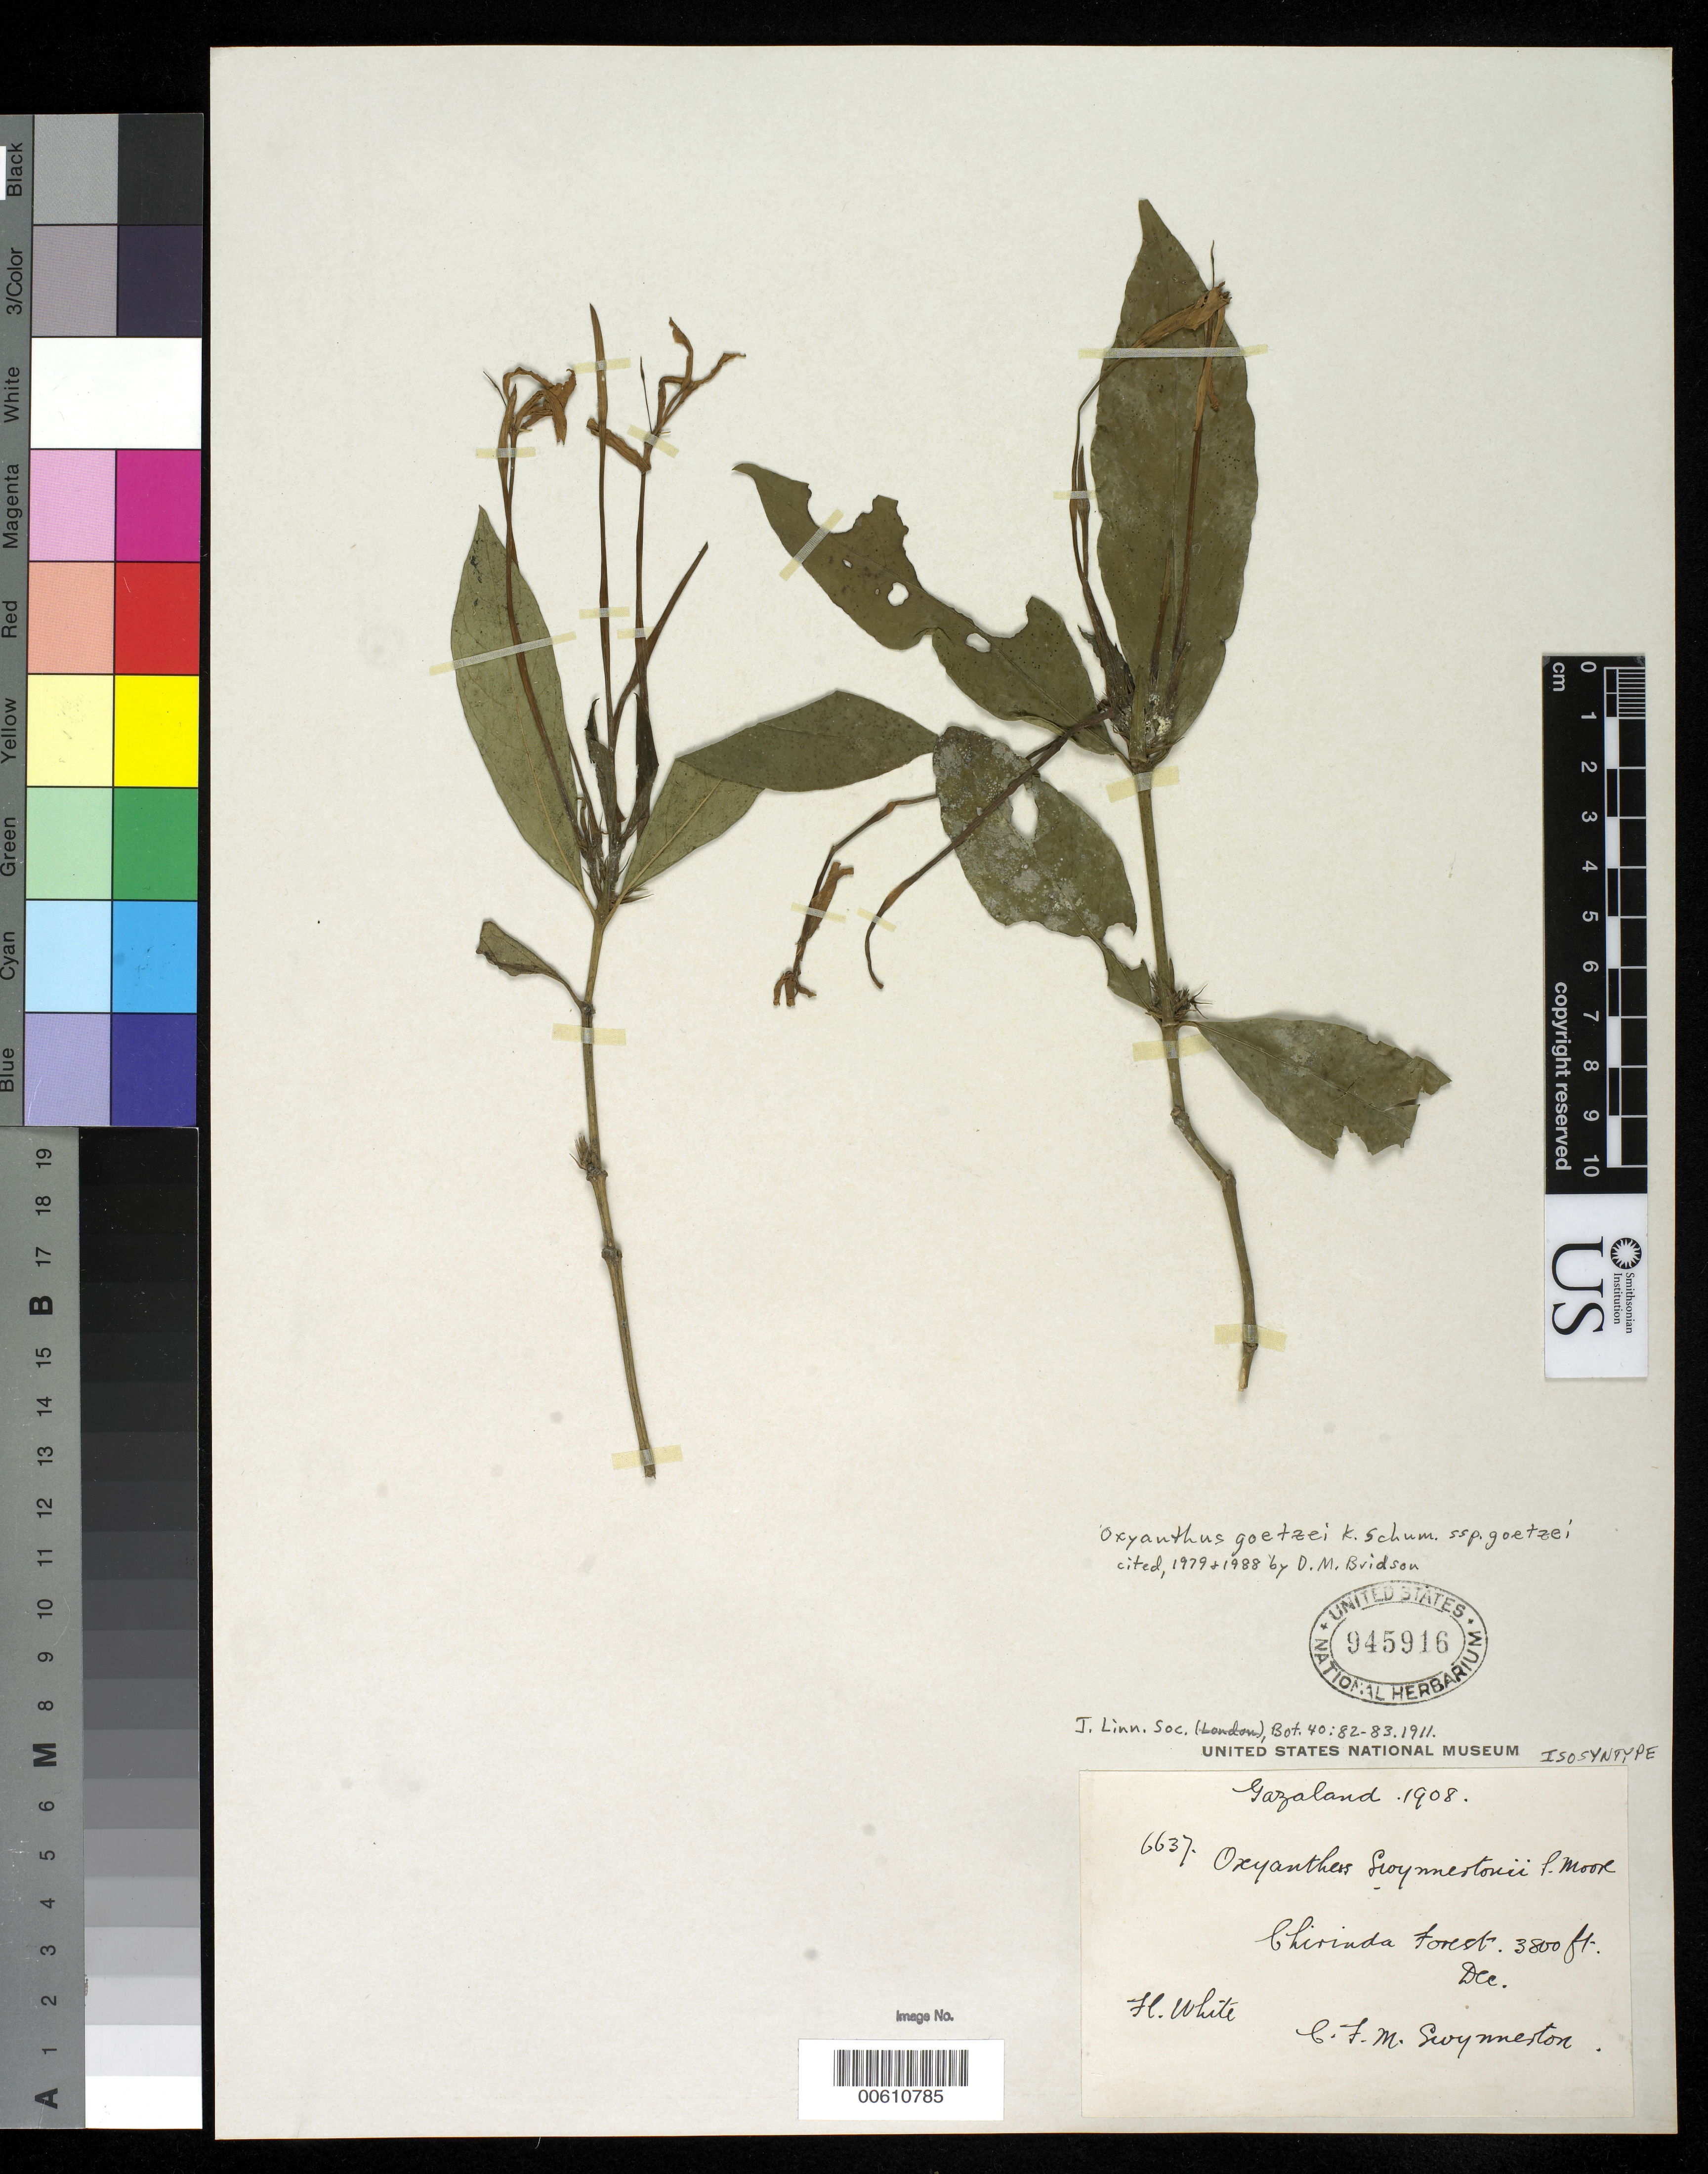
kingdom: Plantae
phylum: Tracheophyta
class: Magnoliopsida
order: Gentianales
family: Rubiaceae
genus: Oxyanthus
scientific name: Oxyanthus swynnertonii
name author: S. Moore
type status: Isosyntype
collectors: C. Swynnerton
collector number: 6637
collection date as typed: Dec 1908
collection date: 1908-12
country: Zimbabwe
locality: Gazaland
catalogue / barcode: US 945916